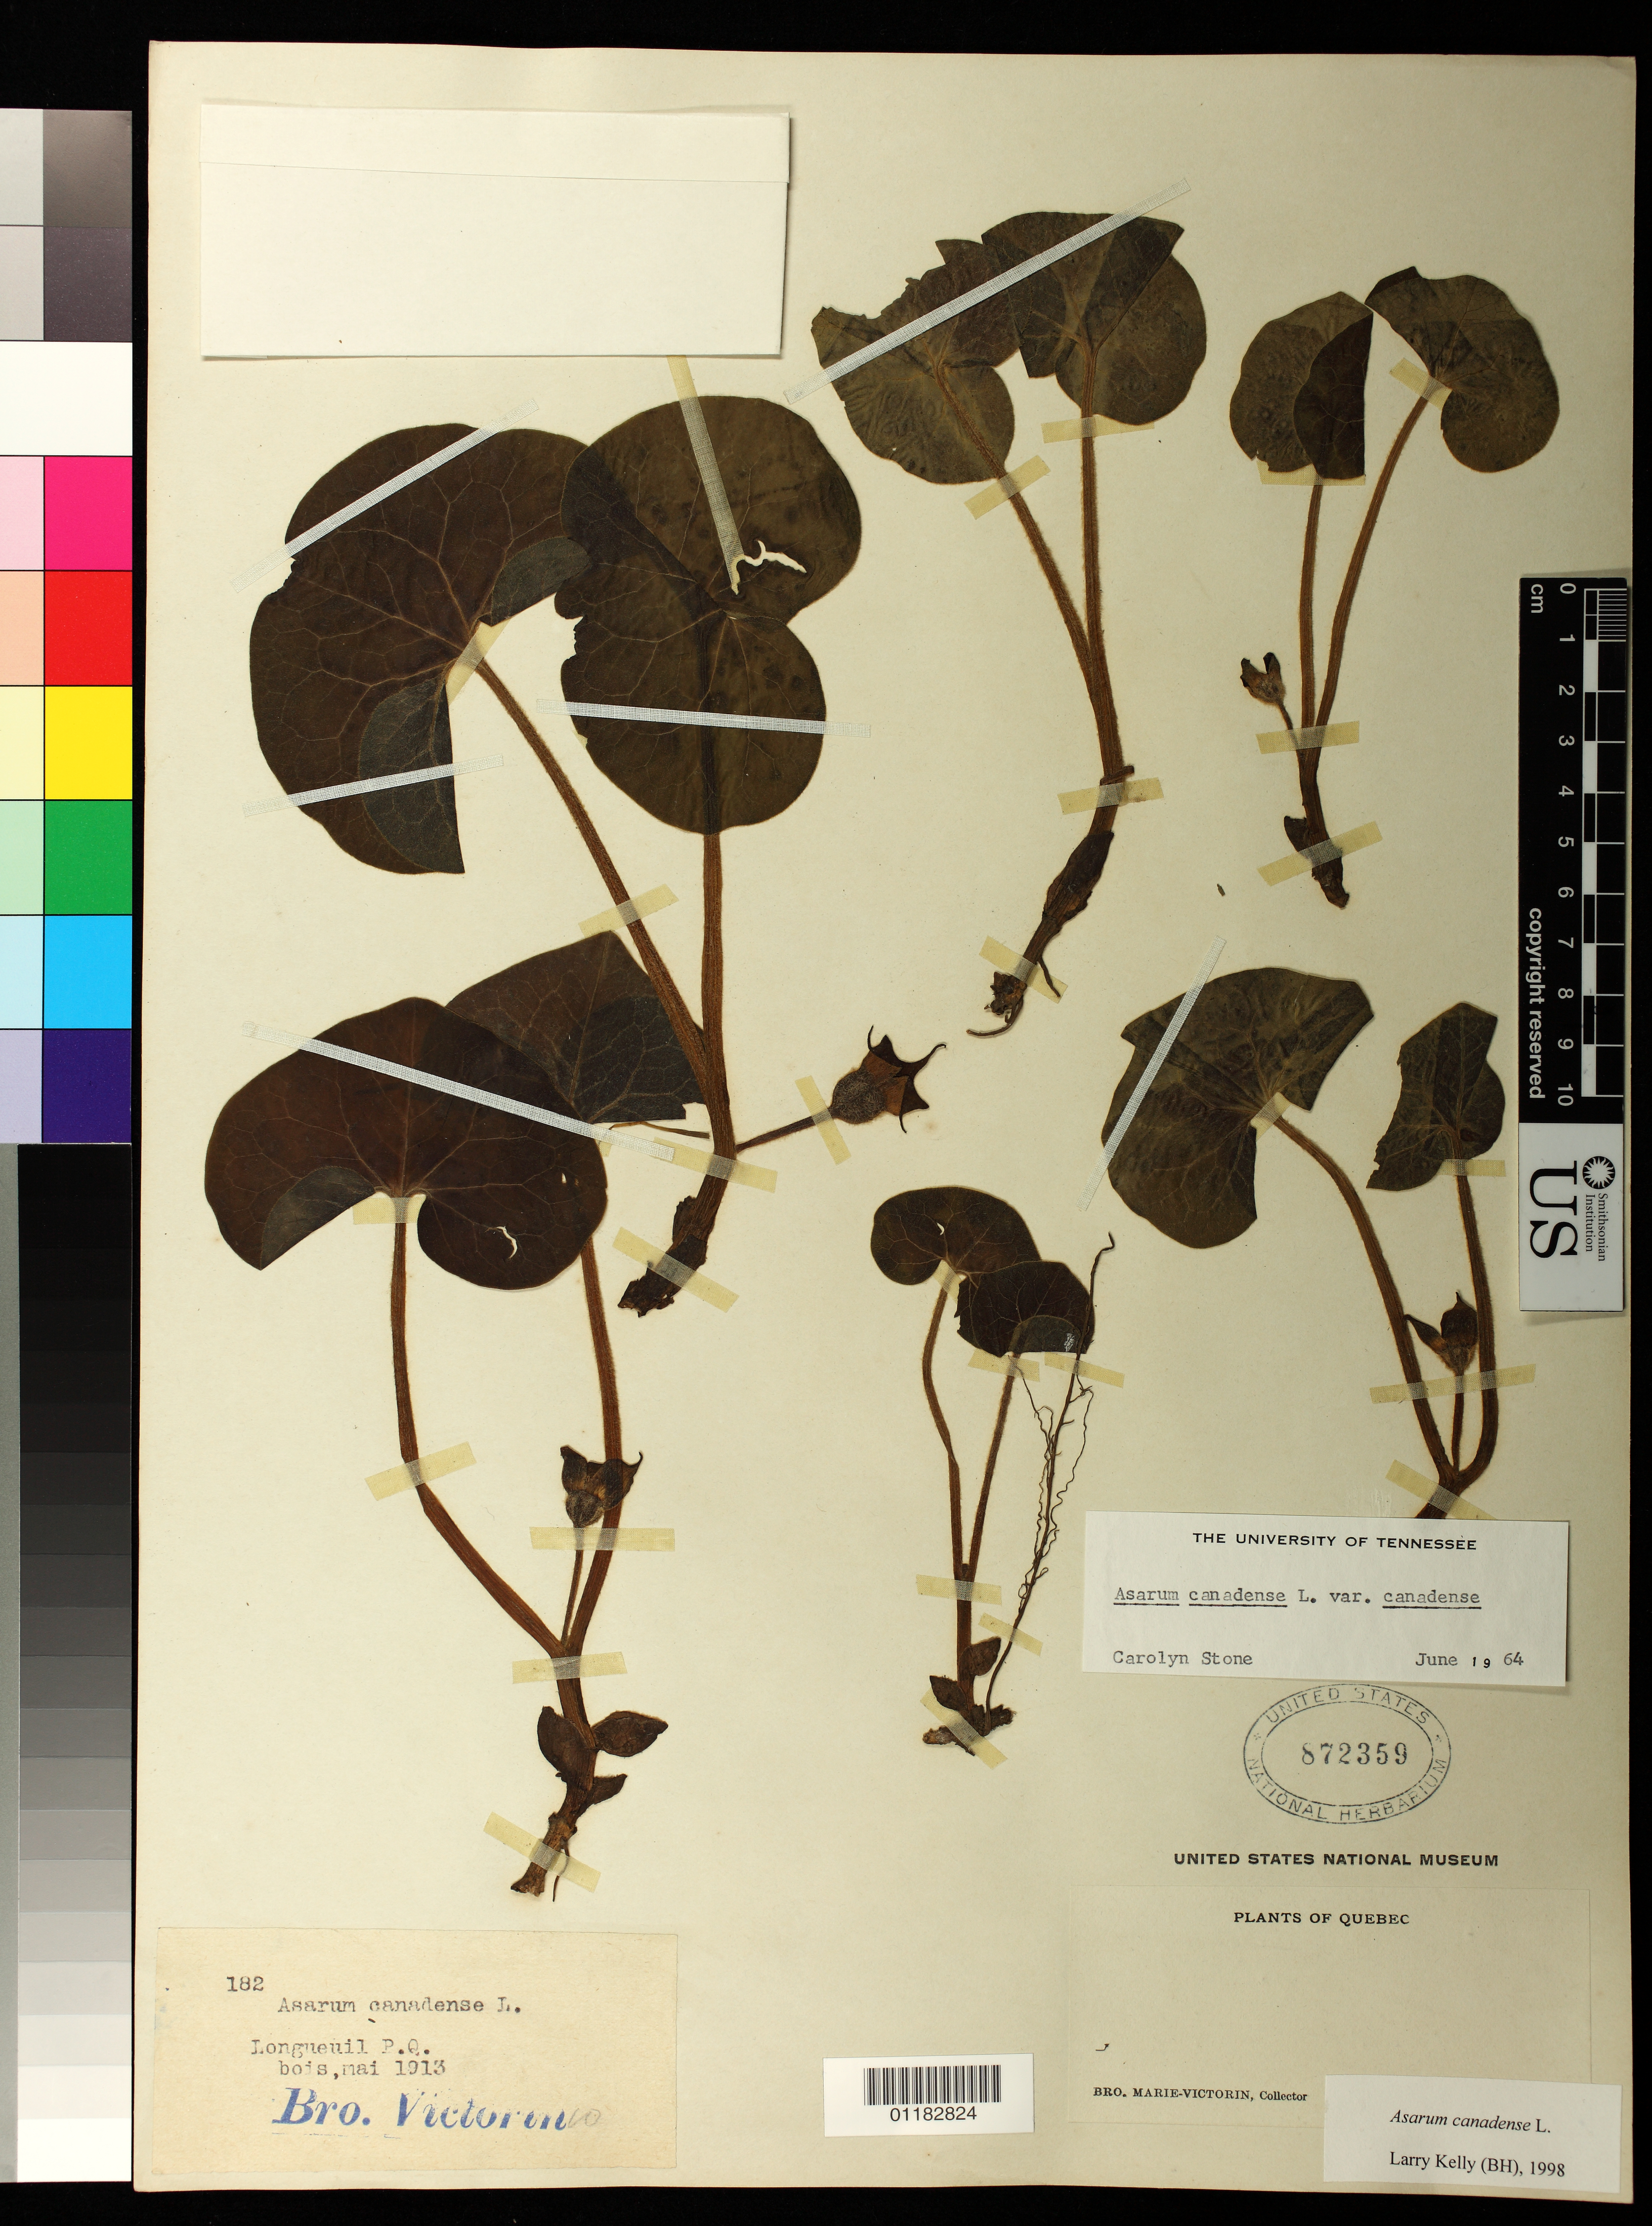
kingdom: Plantae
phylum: Tracheophyta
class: Magnoliopsida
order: Piperales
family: Aristolochiaceae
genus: Asarum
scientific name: Asarum canadense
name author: L.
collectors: Fr. Marie-Victorin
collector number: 182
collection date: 1913-05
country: Canada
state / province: Quebec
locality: Longueuil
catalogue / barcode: US 872359